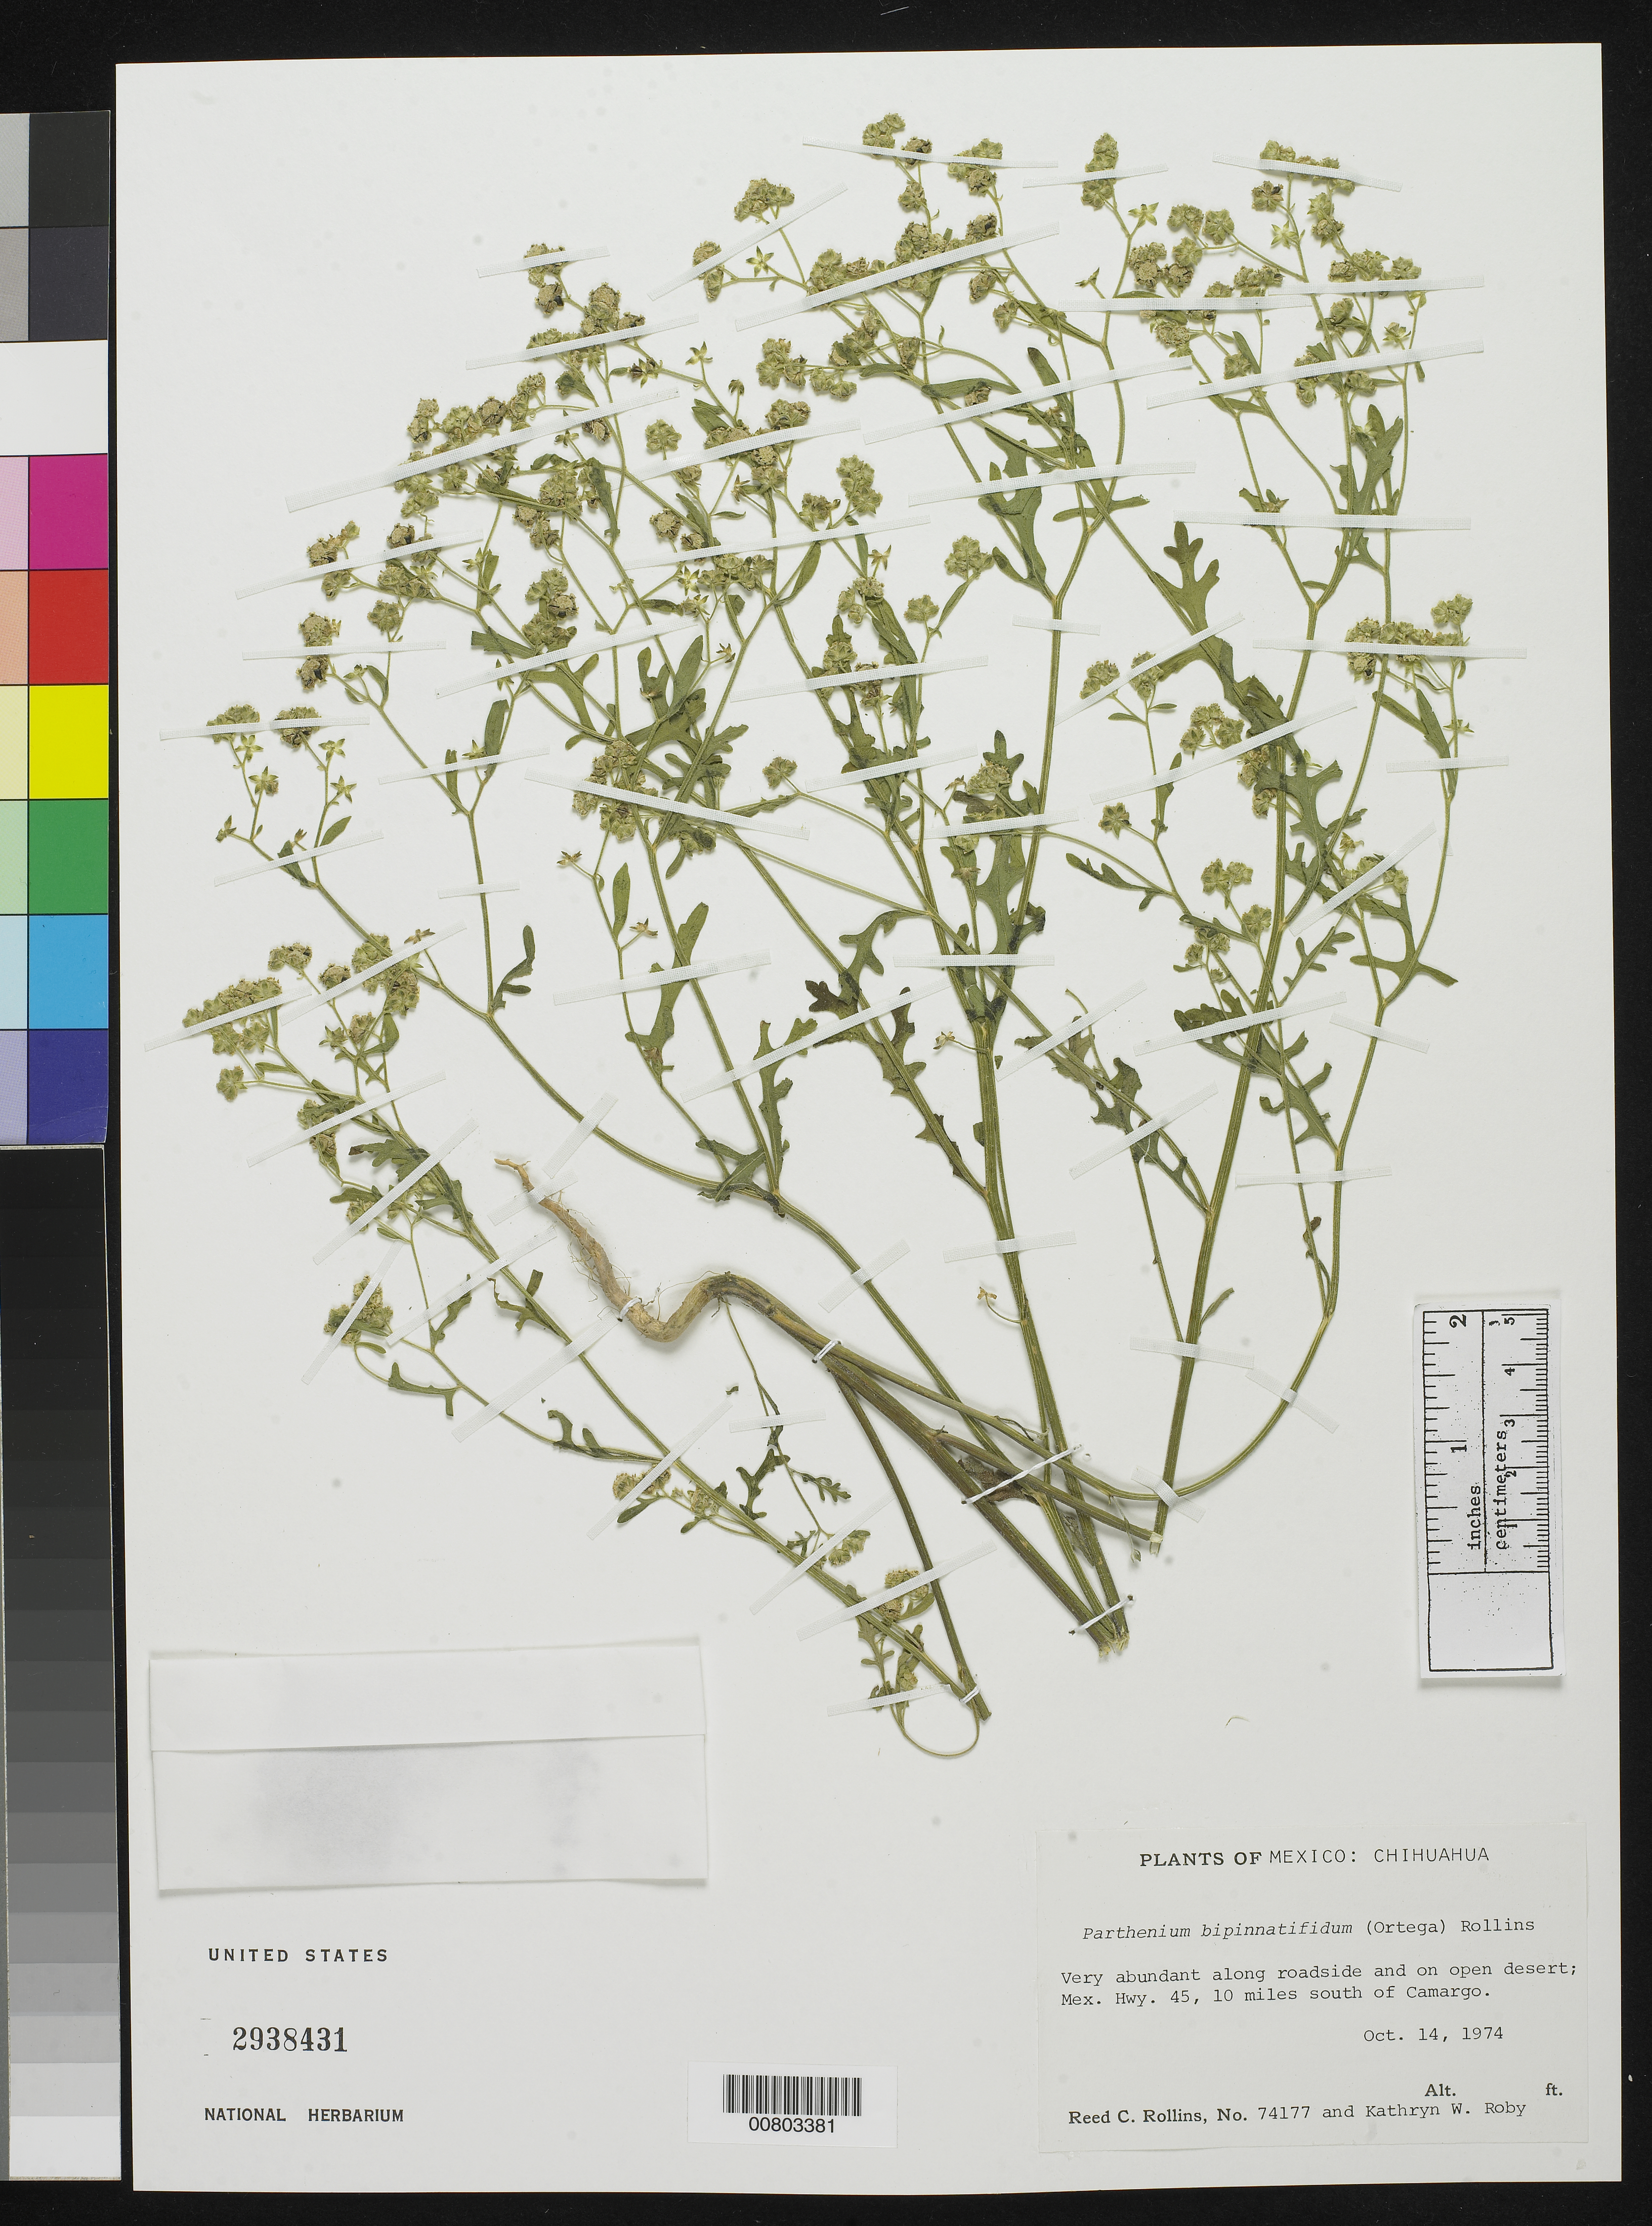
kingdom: Plantae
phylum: Tracheophyta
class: Magnoliopsida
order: Asterales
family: Asteraceae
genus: Parthenium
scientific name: Parthenium bipinnatifidum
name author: (Ortega) Rollins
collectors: R. C. Rollins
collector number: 74177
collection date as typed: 14 Oct 1974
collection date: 1974-10-14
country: Mexico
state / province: Chihuahua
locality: Hwy. 45, 10 miles south of Camargo, Chihuahua.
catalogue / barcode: US 2938431